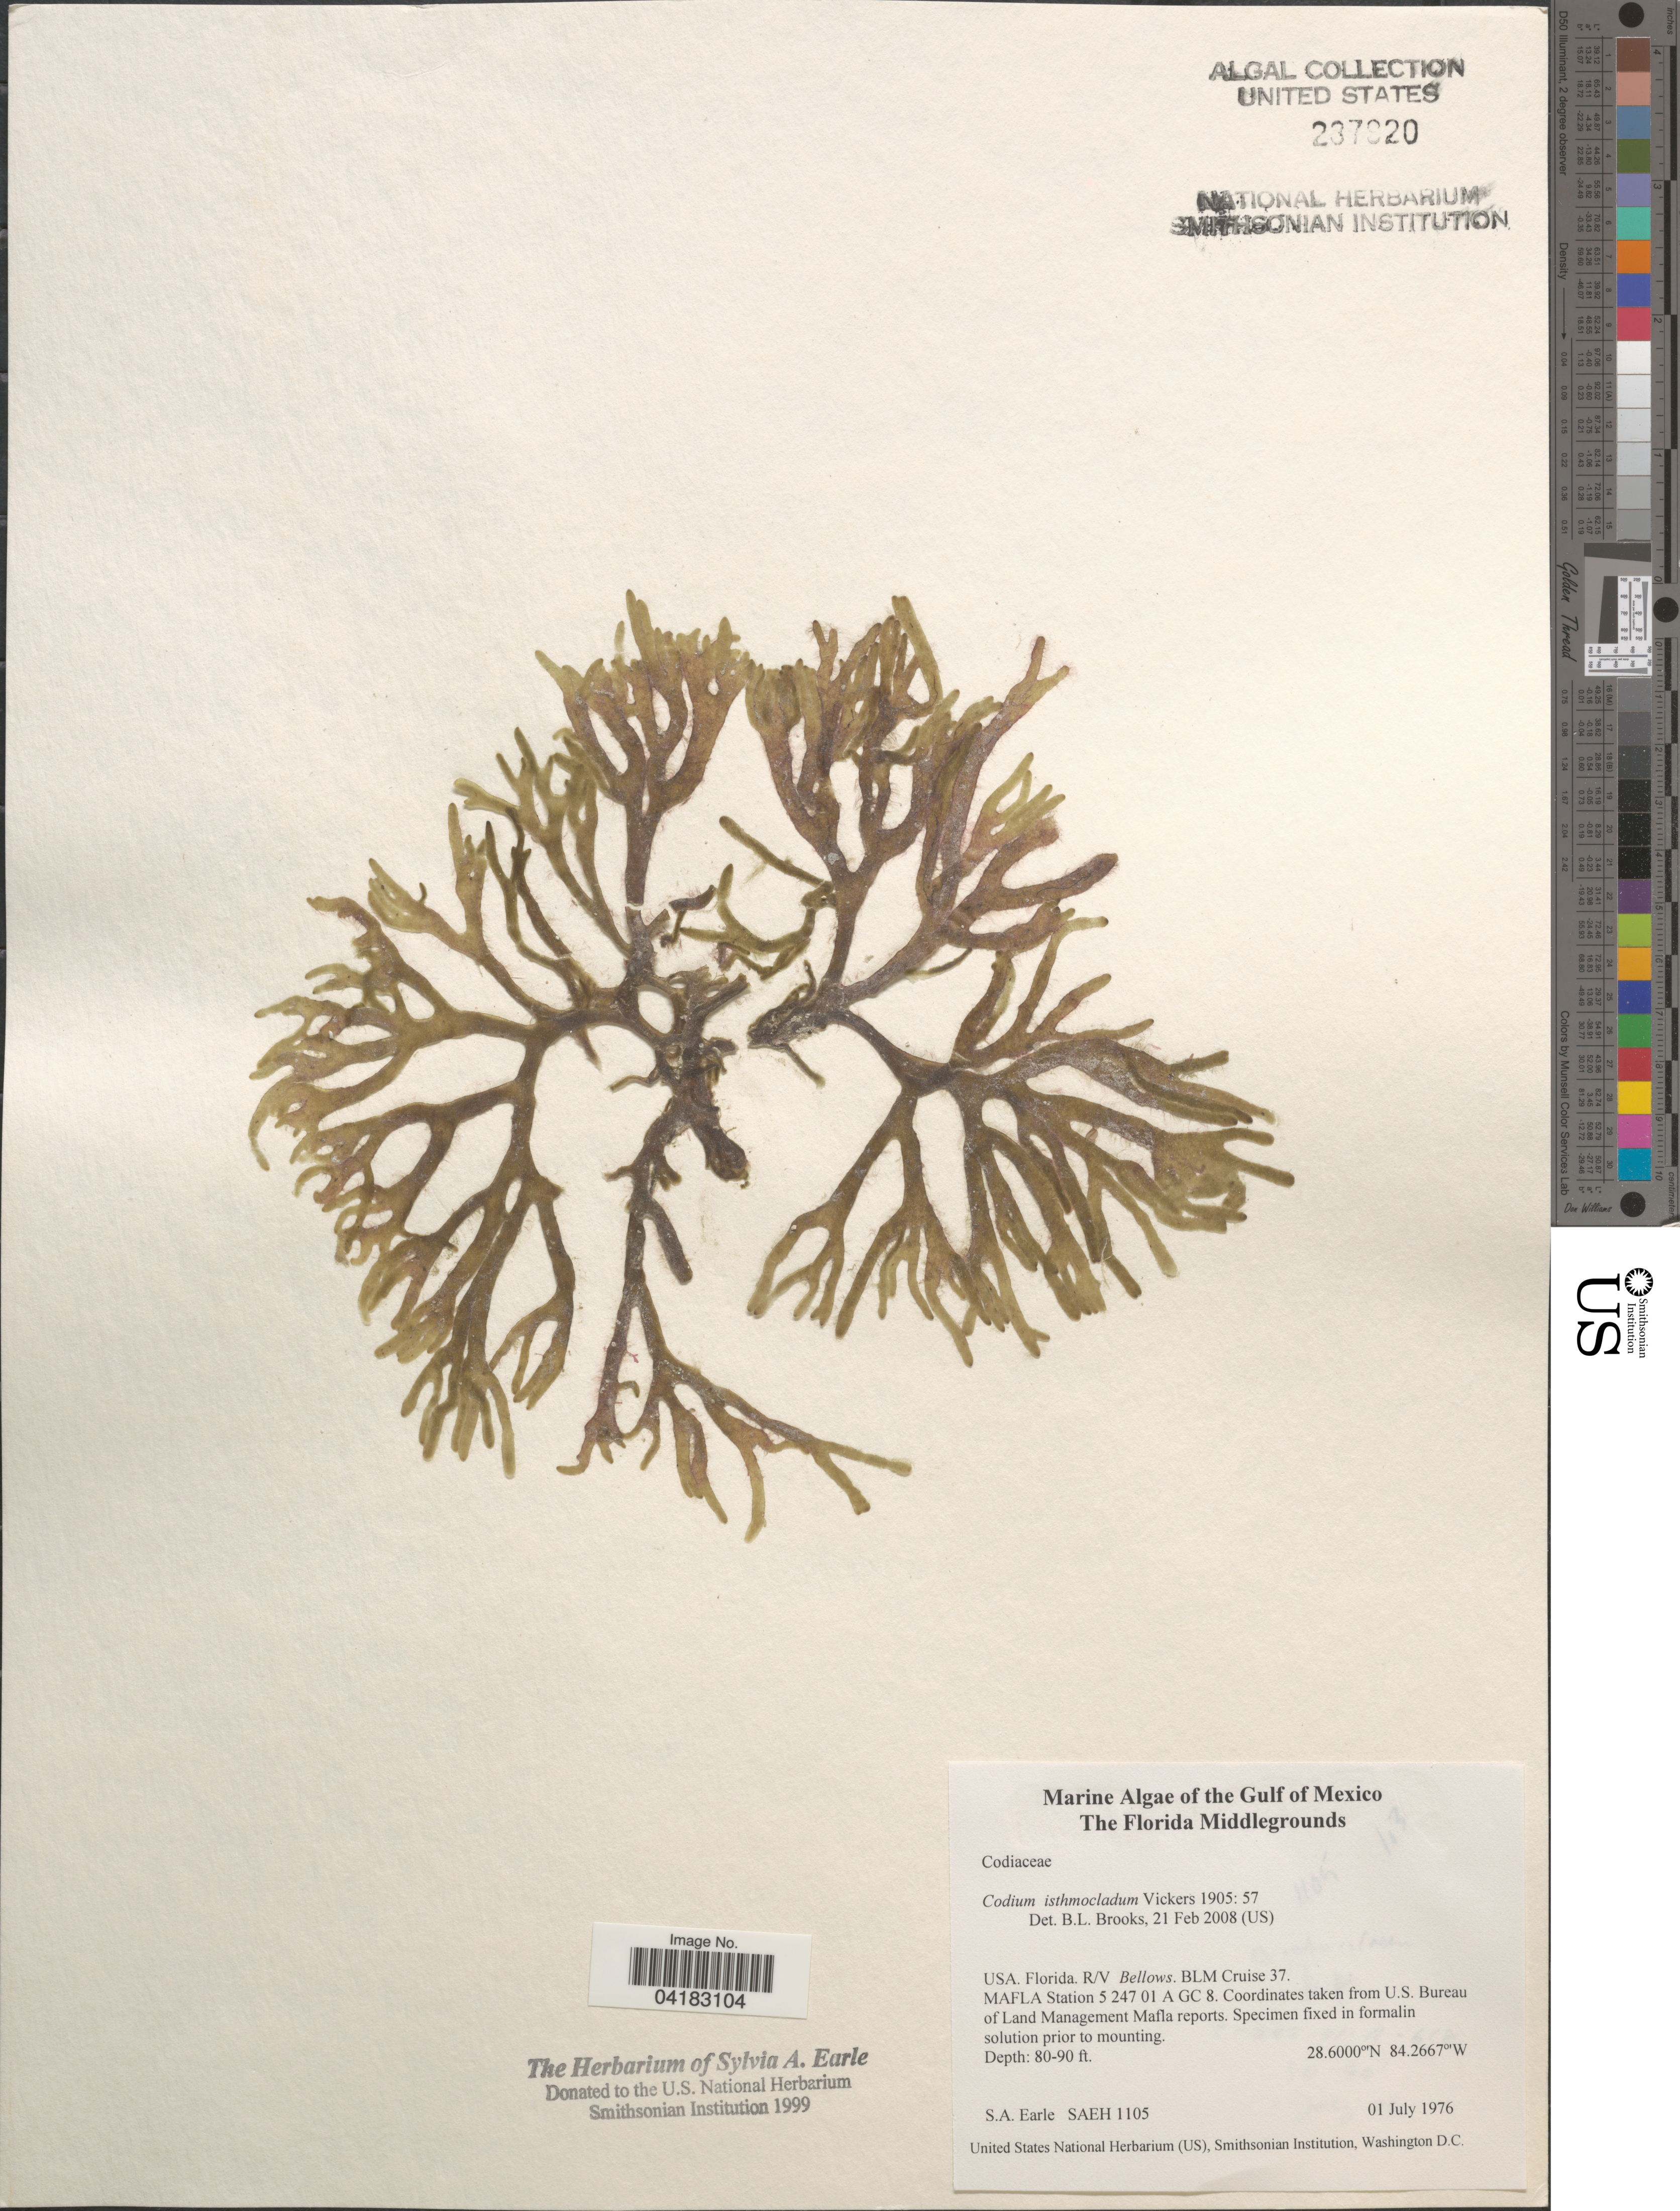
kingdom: Plantae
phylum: Chlorophyta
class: Ulvophyceae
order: Bryopsidales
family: Codiaceae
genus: Codium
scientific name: Codium isthmocladum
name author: Vickers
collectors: S. A. Earle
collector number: SAEH1105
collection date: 1976-07-01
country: United States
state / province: Florida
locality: Gulf of Mexico. The Florida Middlegrounds. R/V Bellows. BLM Cruise 37. MAFLA Station 5 247 01 A GC 8.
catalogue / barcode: US 237920